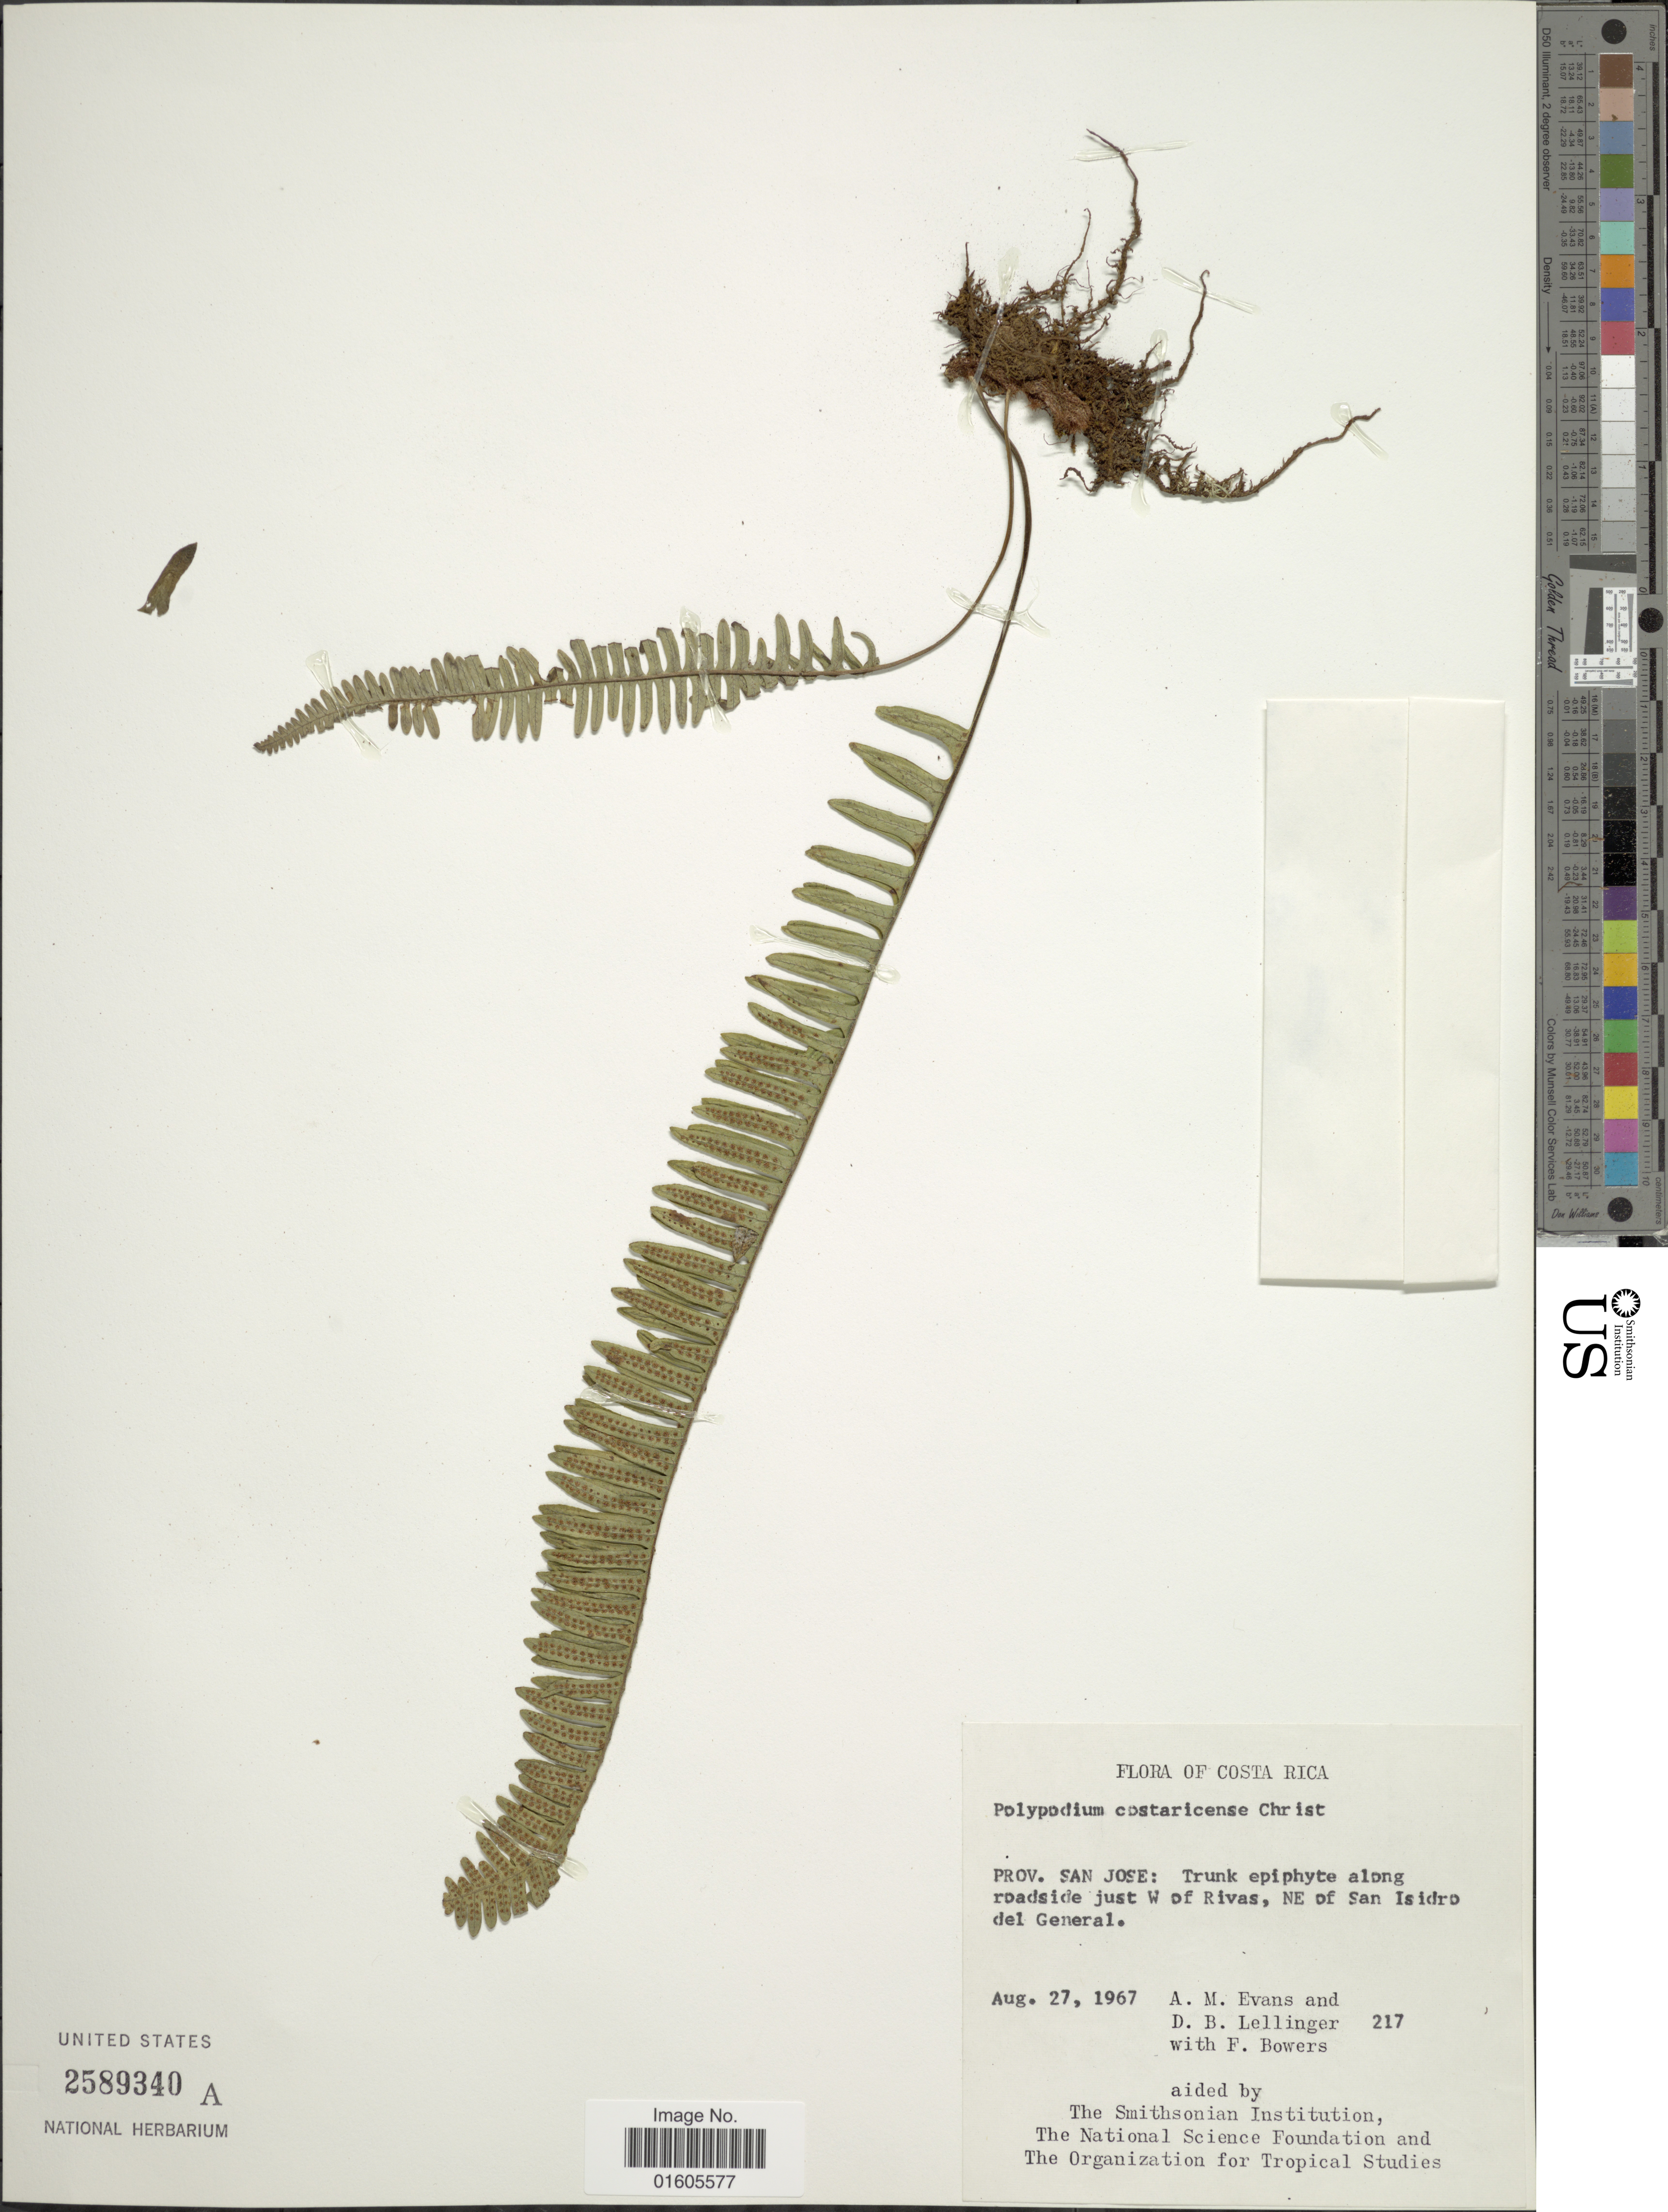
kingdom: Plantae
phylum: Tracheophyta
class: Polypodiopsida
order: Polypodiales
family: Polypodiaceae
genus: Serpocaulon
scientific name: Serpocaulon wagneri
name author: (Mett.) A.R. Sm.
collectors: A. M. Evans, D. B. Lellinger & F. Bowers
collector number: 217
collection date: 1967-08-27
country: Costa Rica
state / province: San José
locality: Trunk epiphyte along roadside just W of Rivas, NE of San Isidro del General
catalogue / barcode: US 2589340A